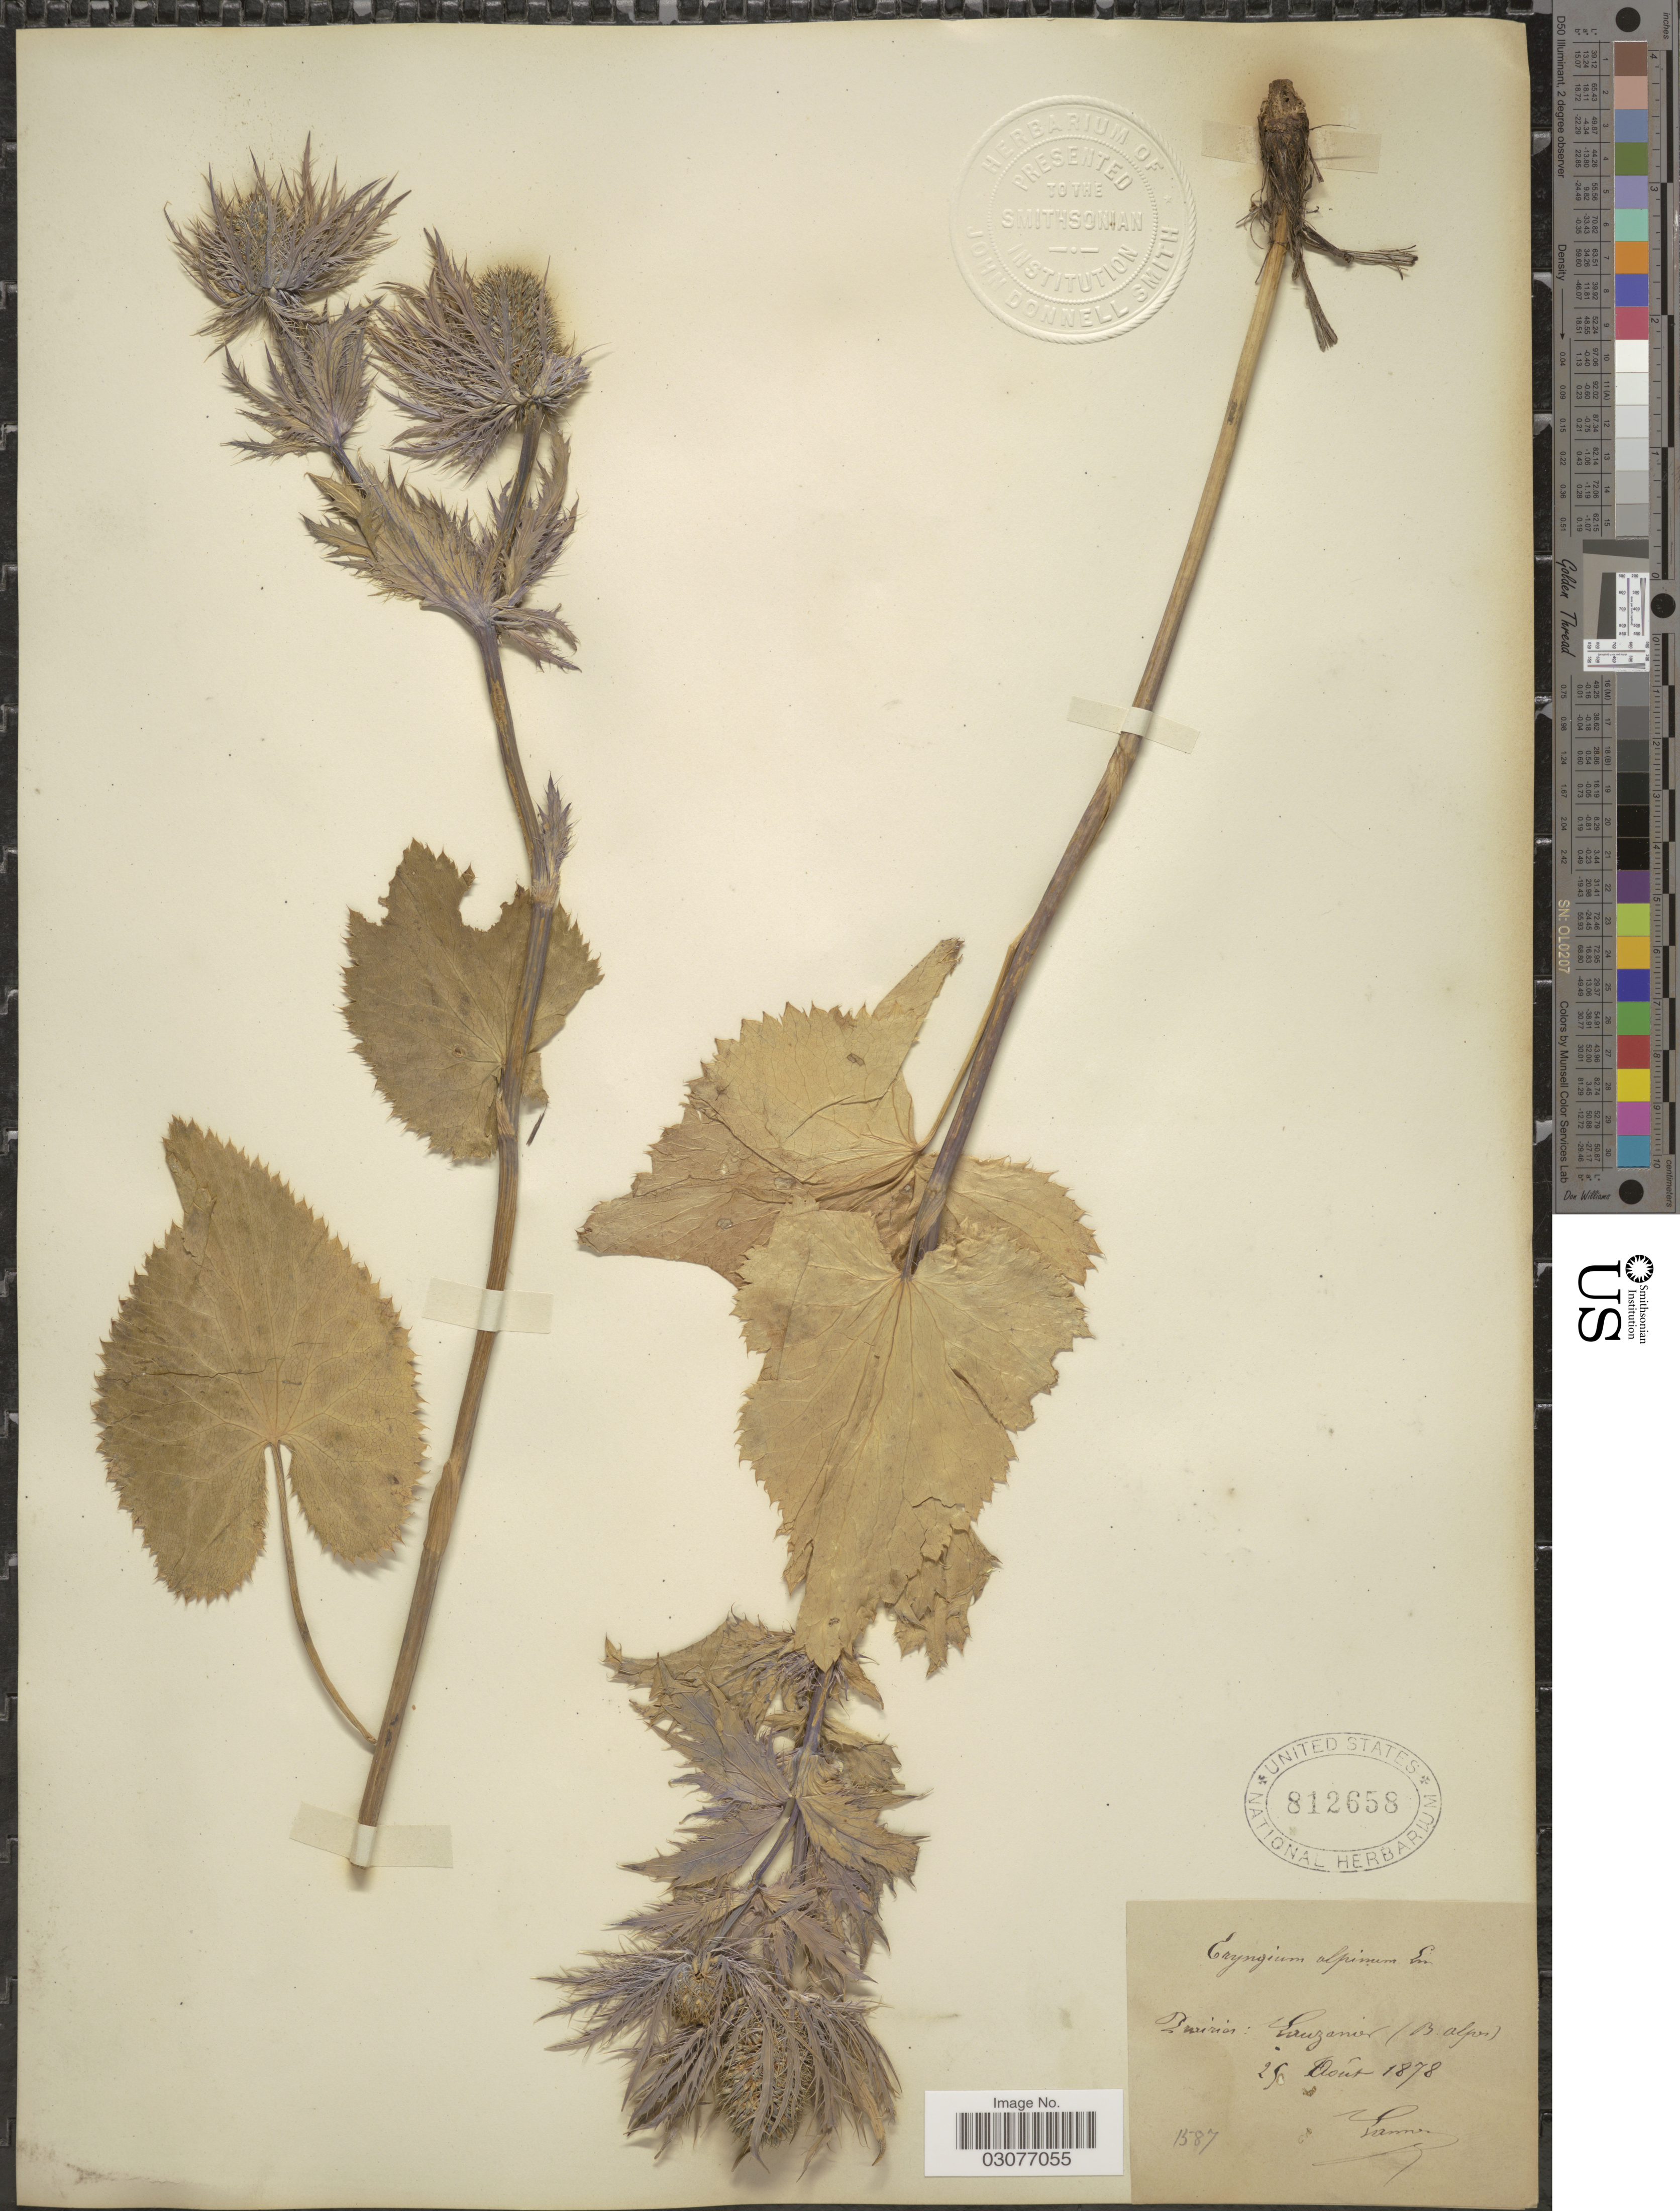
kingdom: Plantae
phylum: Tracheophyta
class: Magnoliopsida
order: Apiales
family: Apiaceae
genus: Eryngium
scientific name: Eryngium alpinum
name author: L.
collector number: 1587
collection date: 1878-08-25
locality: Quririos [interpreted]: Lauzanier (B. Alpes).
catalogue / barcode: US 812658